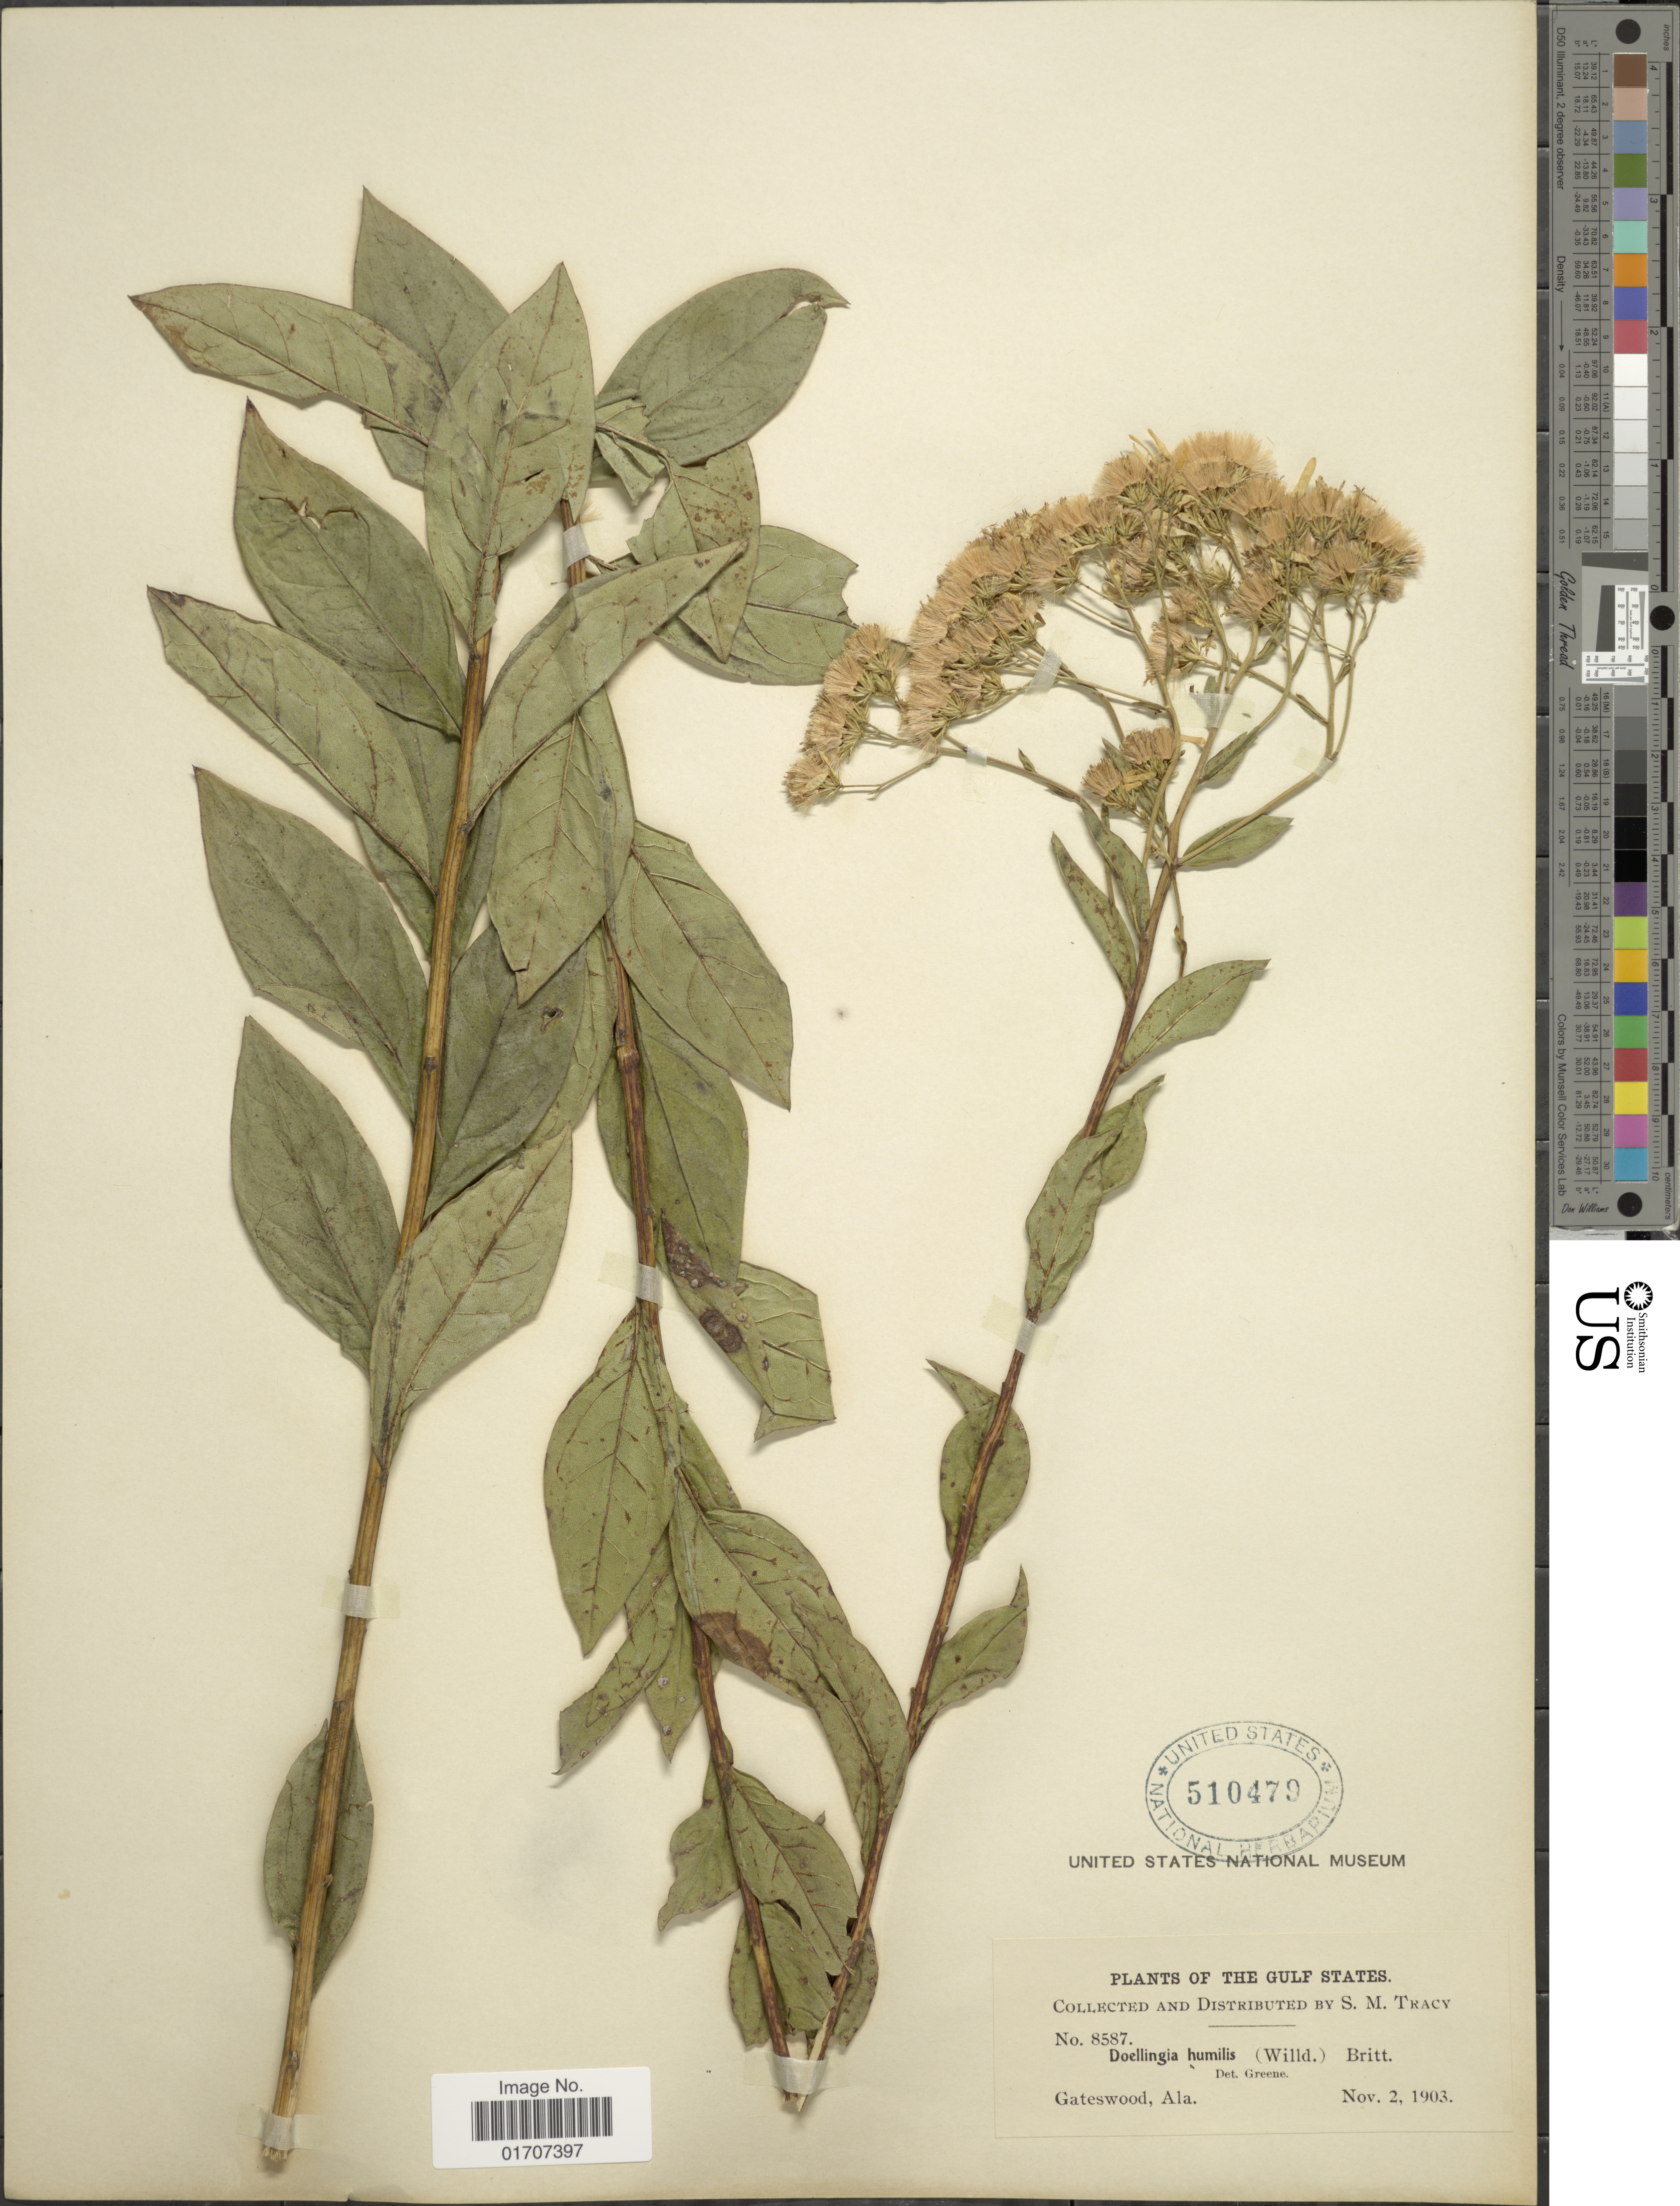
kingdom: Plantae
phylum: Tracheophyta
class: Magnoliopsida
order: Asterales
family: Asteraceae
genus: Doellingeria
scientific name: Doellingeria sericocarpoides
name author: Small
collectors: S. M. Tracy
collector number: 8587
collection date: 1903-11-02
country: United States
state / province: Alabama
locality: The Gulf States, Gateswood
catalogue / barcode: US 510479